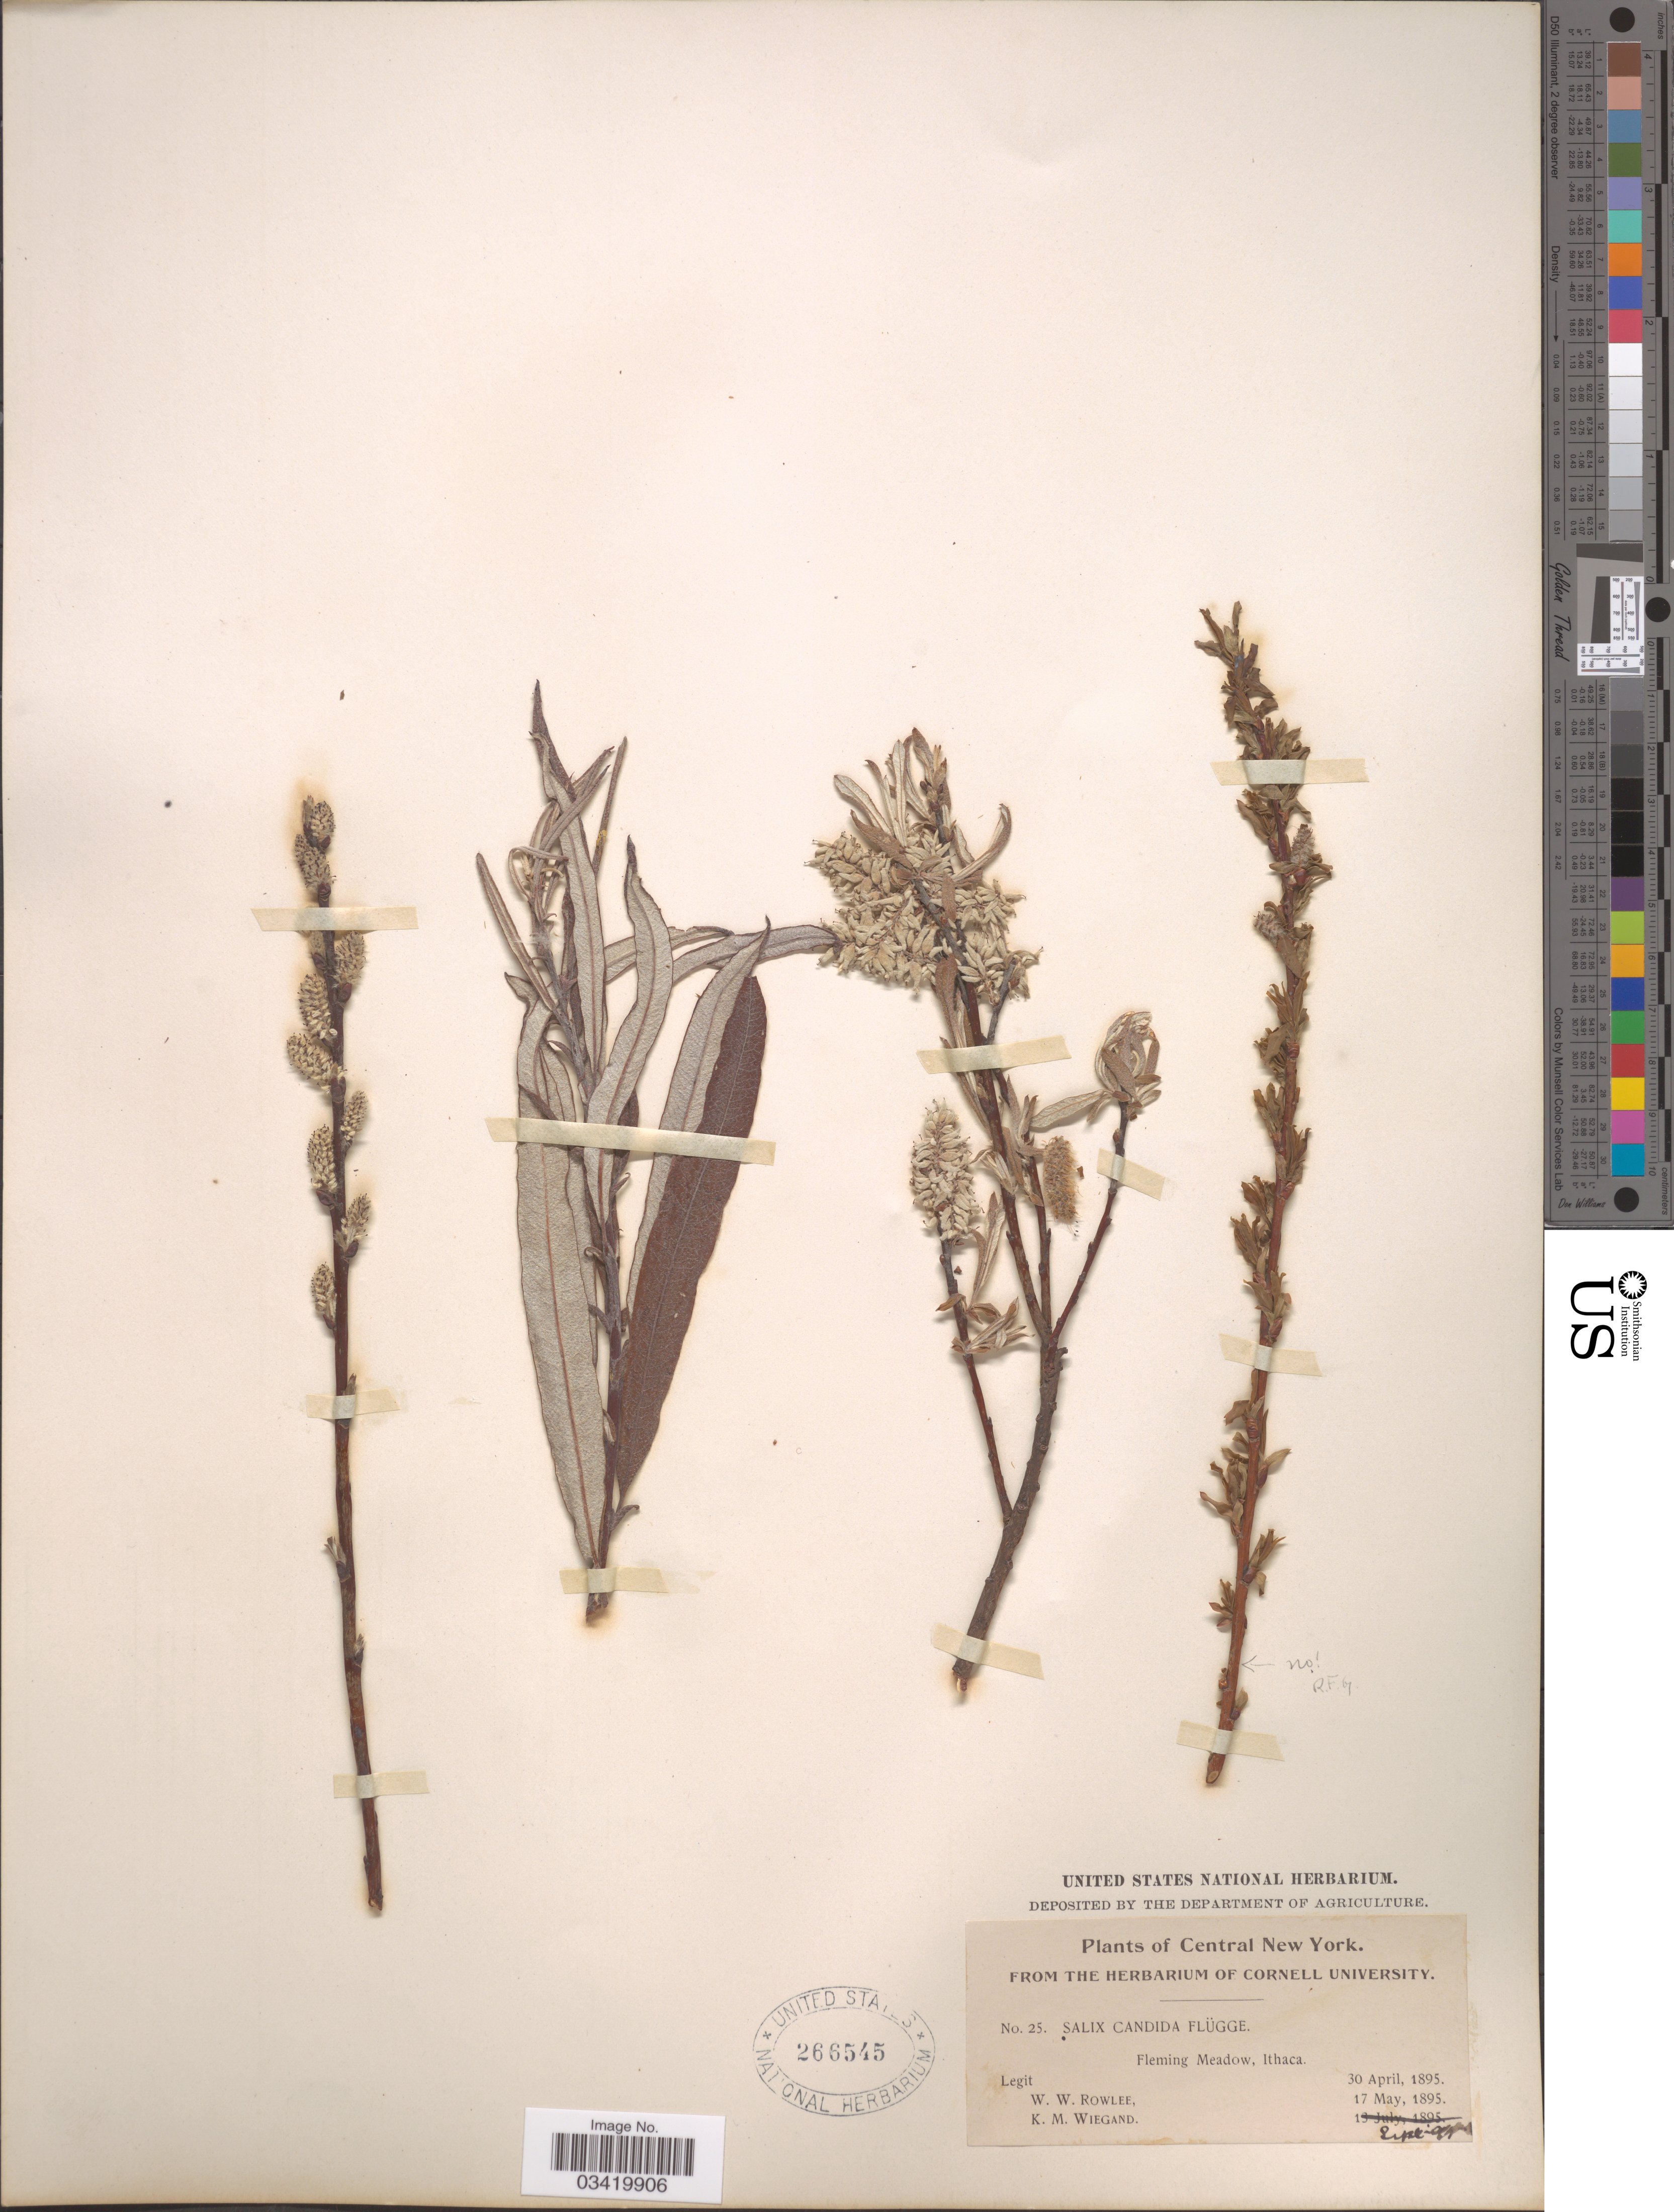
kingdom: Plantae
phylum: Tracheophyta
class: Magnoliopsida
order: Malpighiales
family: Salicaceae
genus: Salix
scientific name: Salix candida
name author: Flüggé ex Willd.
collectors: W. W. Rowlee & K. M. Wiegand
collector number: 25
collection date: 1895-04-30/1895-09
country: United States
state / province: New York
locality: Central New York. Fleming Meadow, Ithaca.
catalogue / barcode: US 266545